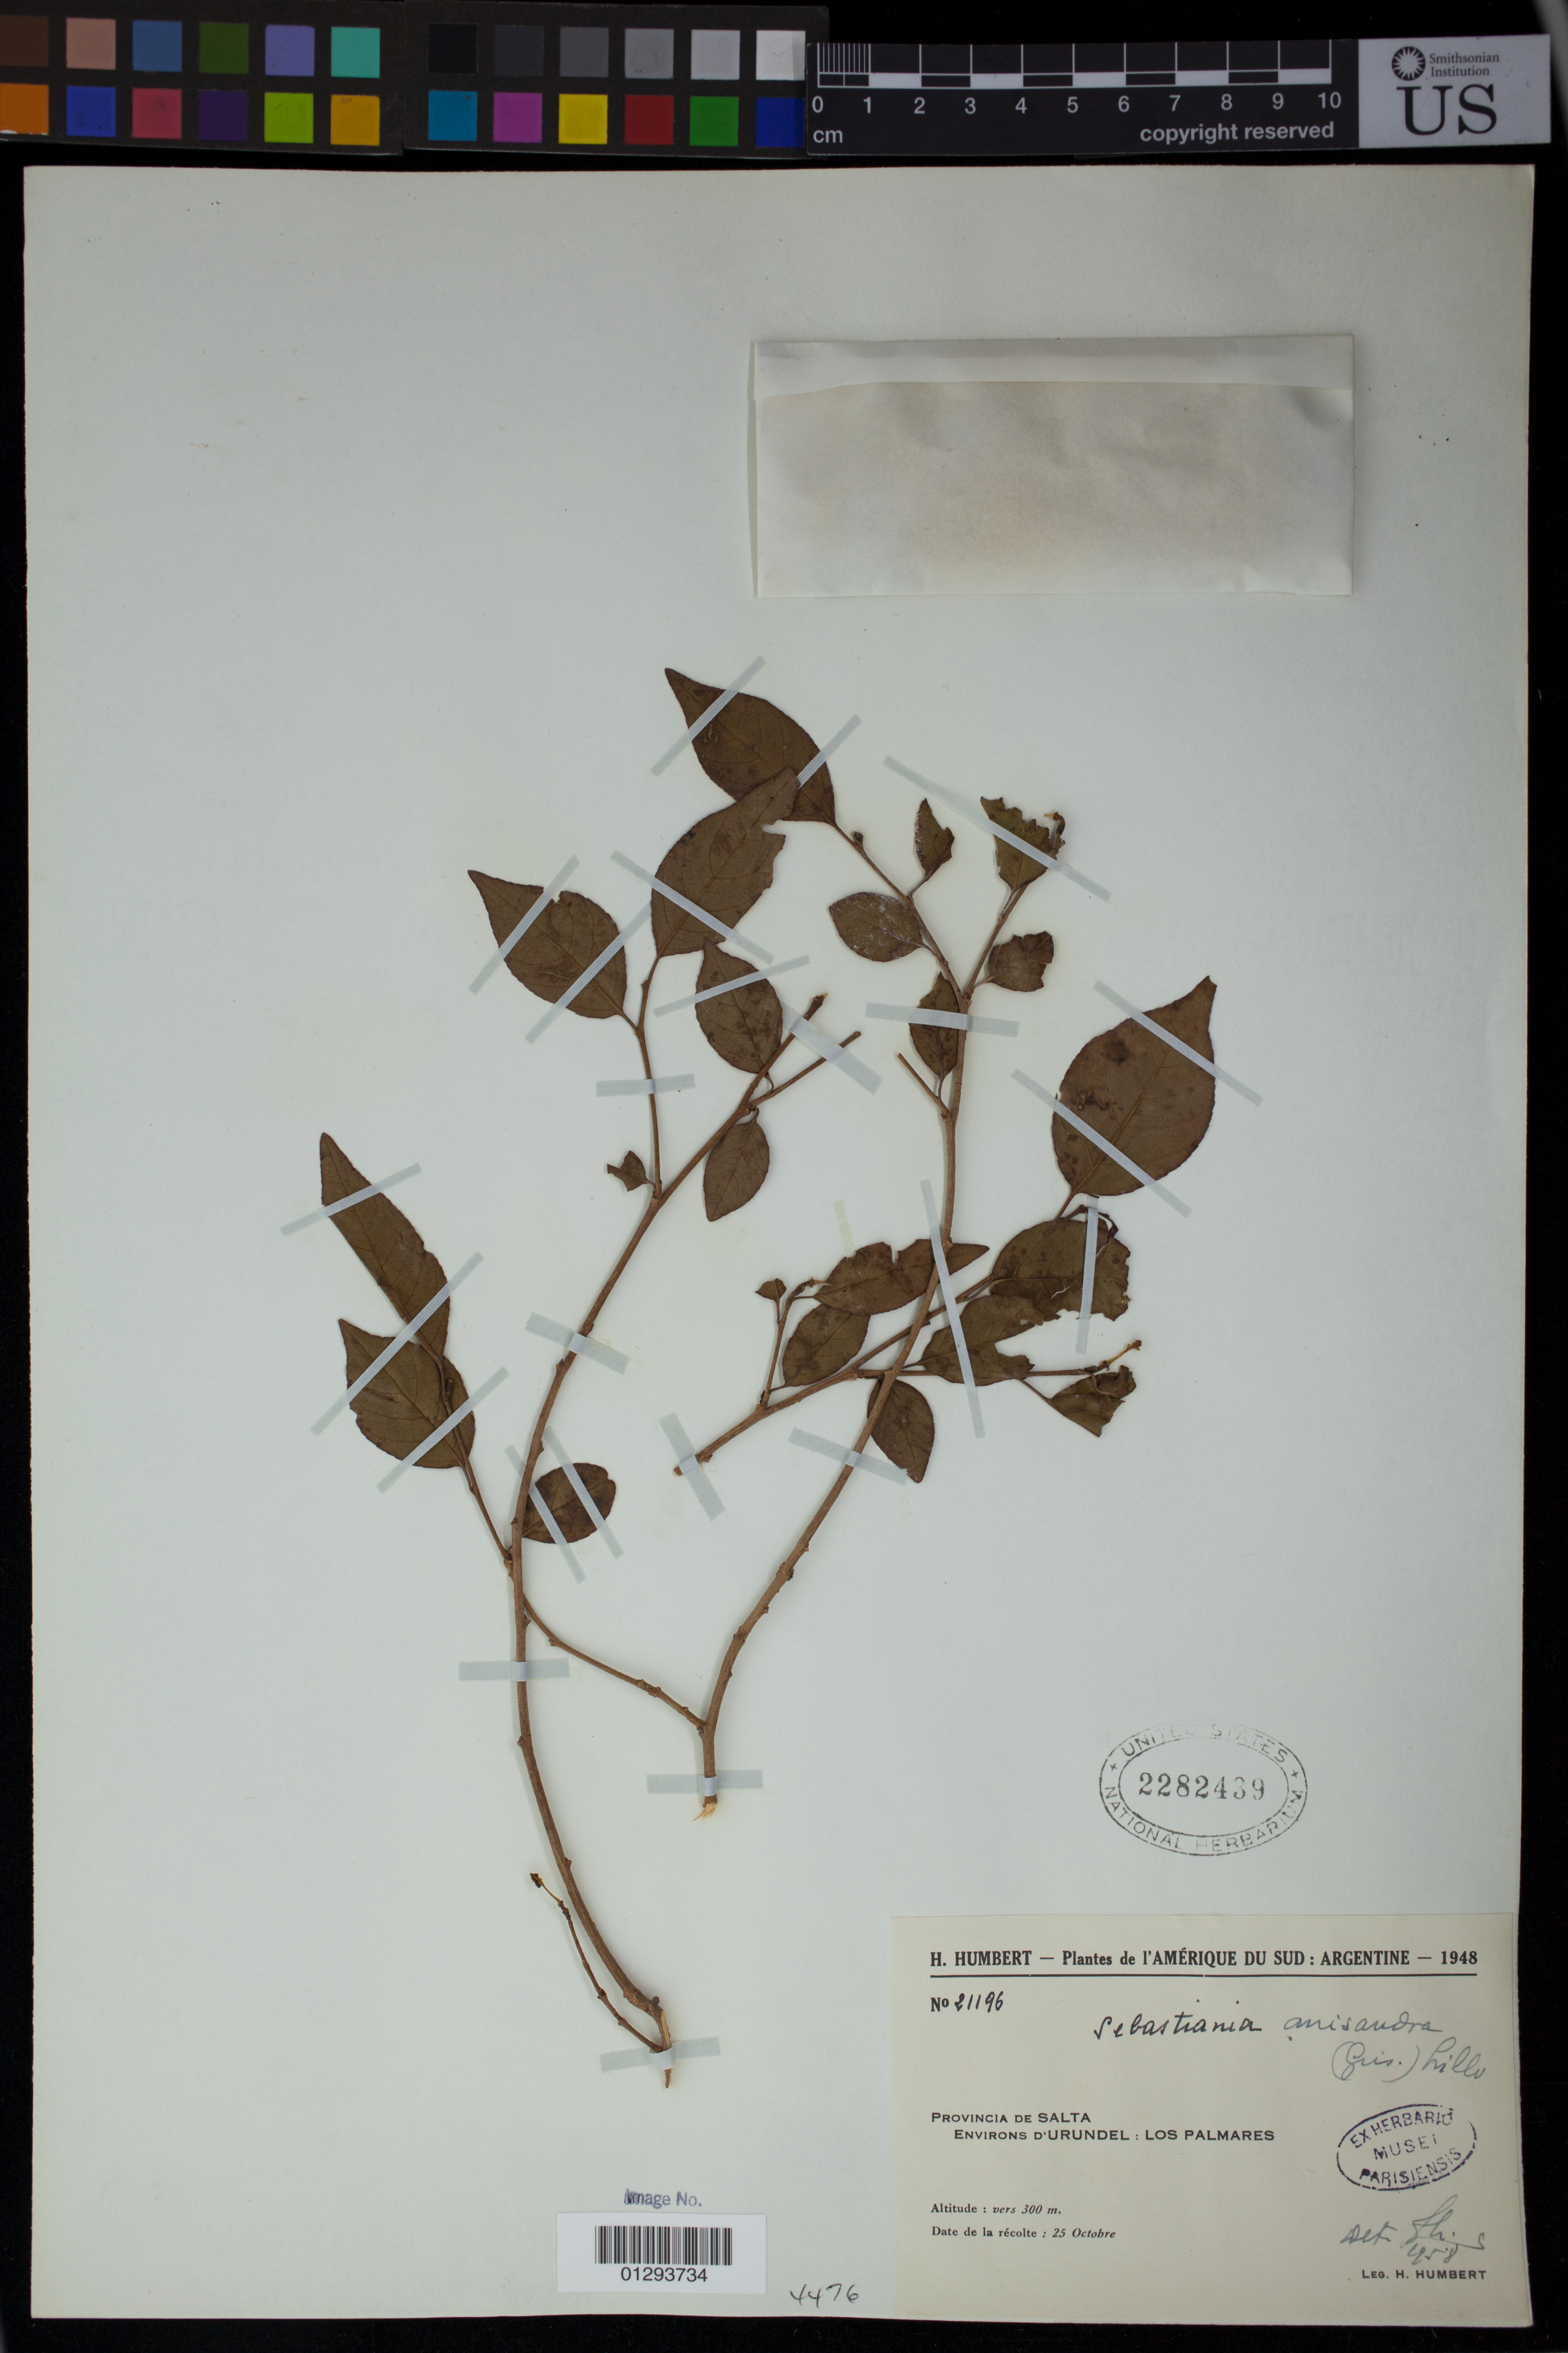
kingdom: Plantae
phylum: Tracheophyta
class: Magnoliopsida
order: Malpighiales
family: Euphorbiaceae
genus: Sebastiania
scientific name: Sebastiania anisandra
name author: (Griseb.) Lillo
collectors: H. Humbert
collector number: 21196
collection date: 1948-10-25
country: Argentina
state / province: Salta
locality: Environs d'Urundel: Los Palmares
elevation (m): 300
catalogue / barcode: US 2282439